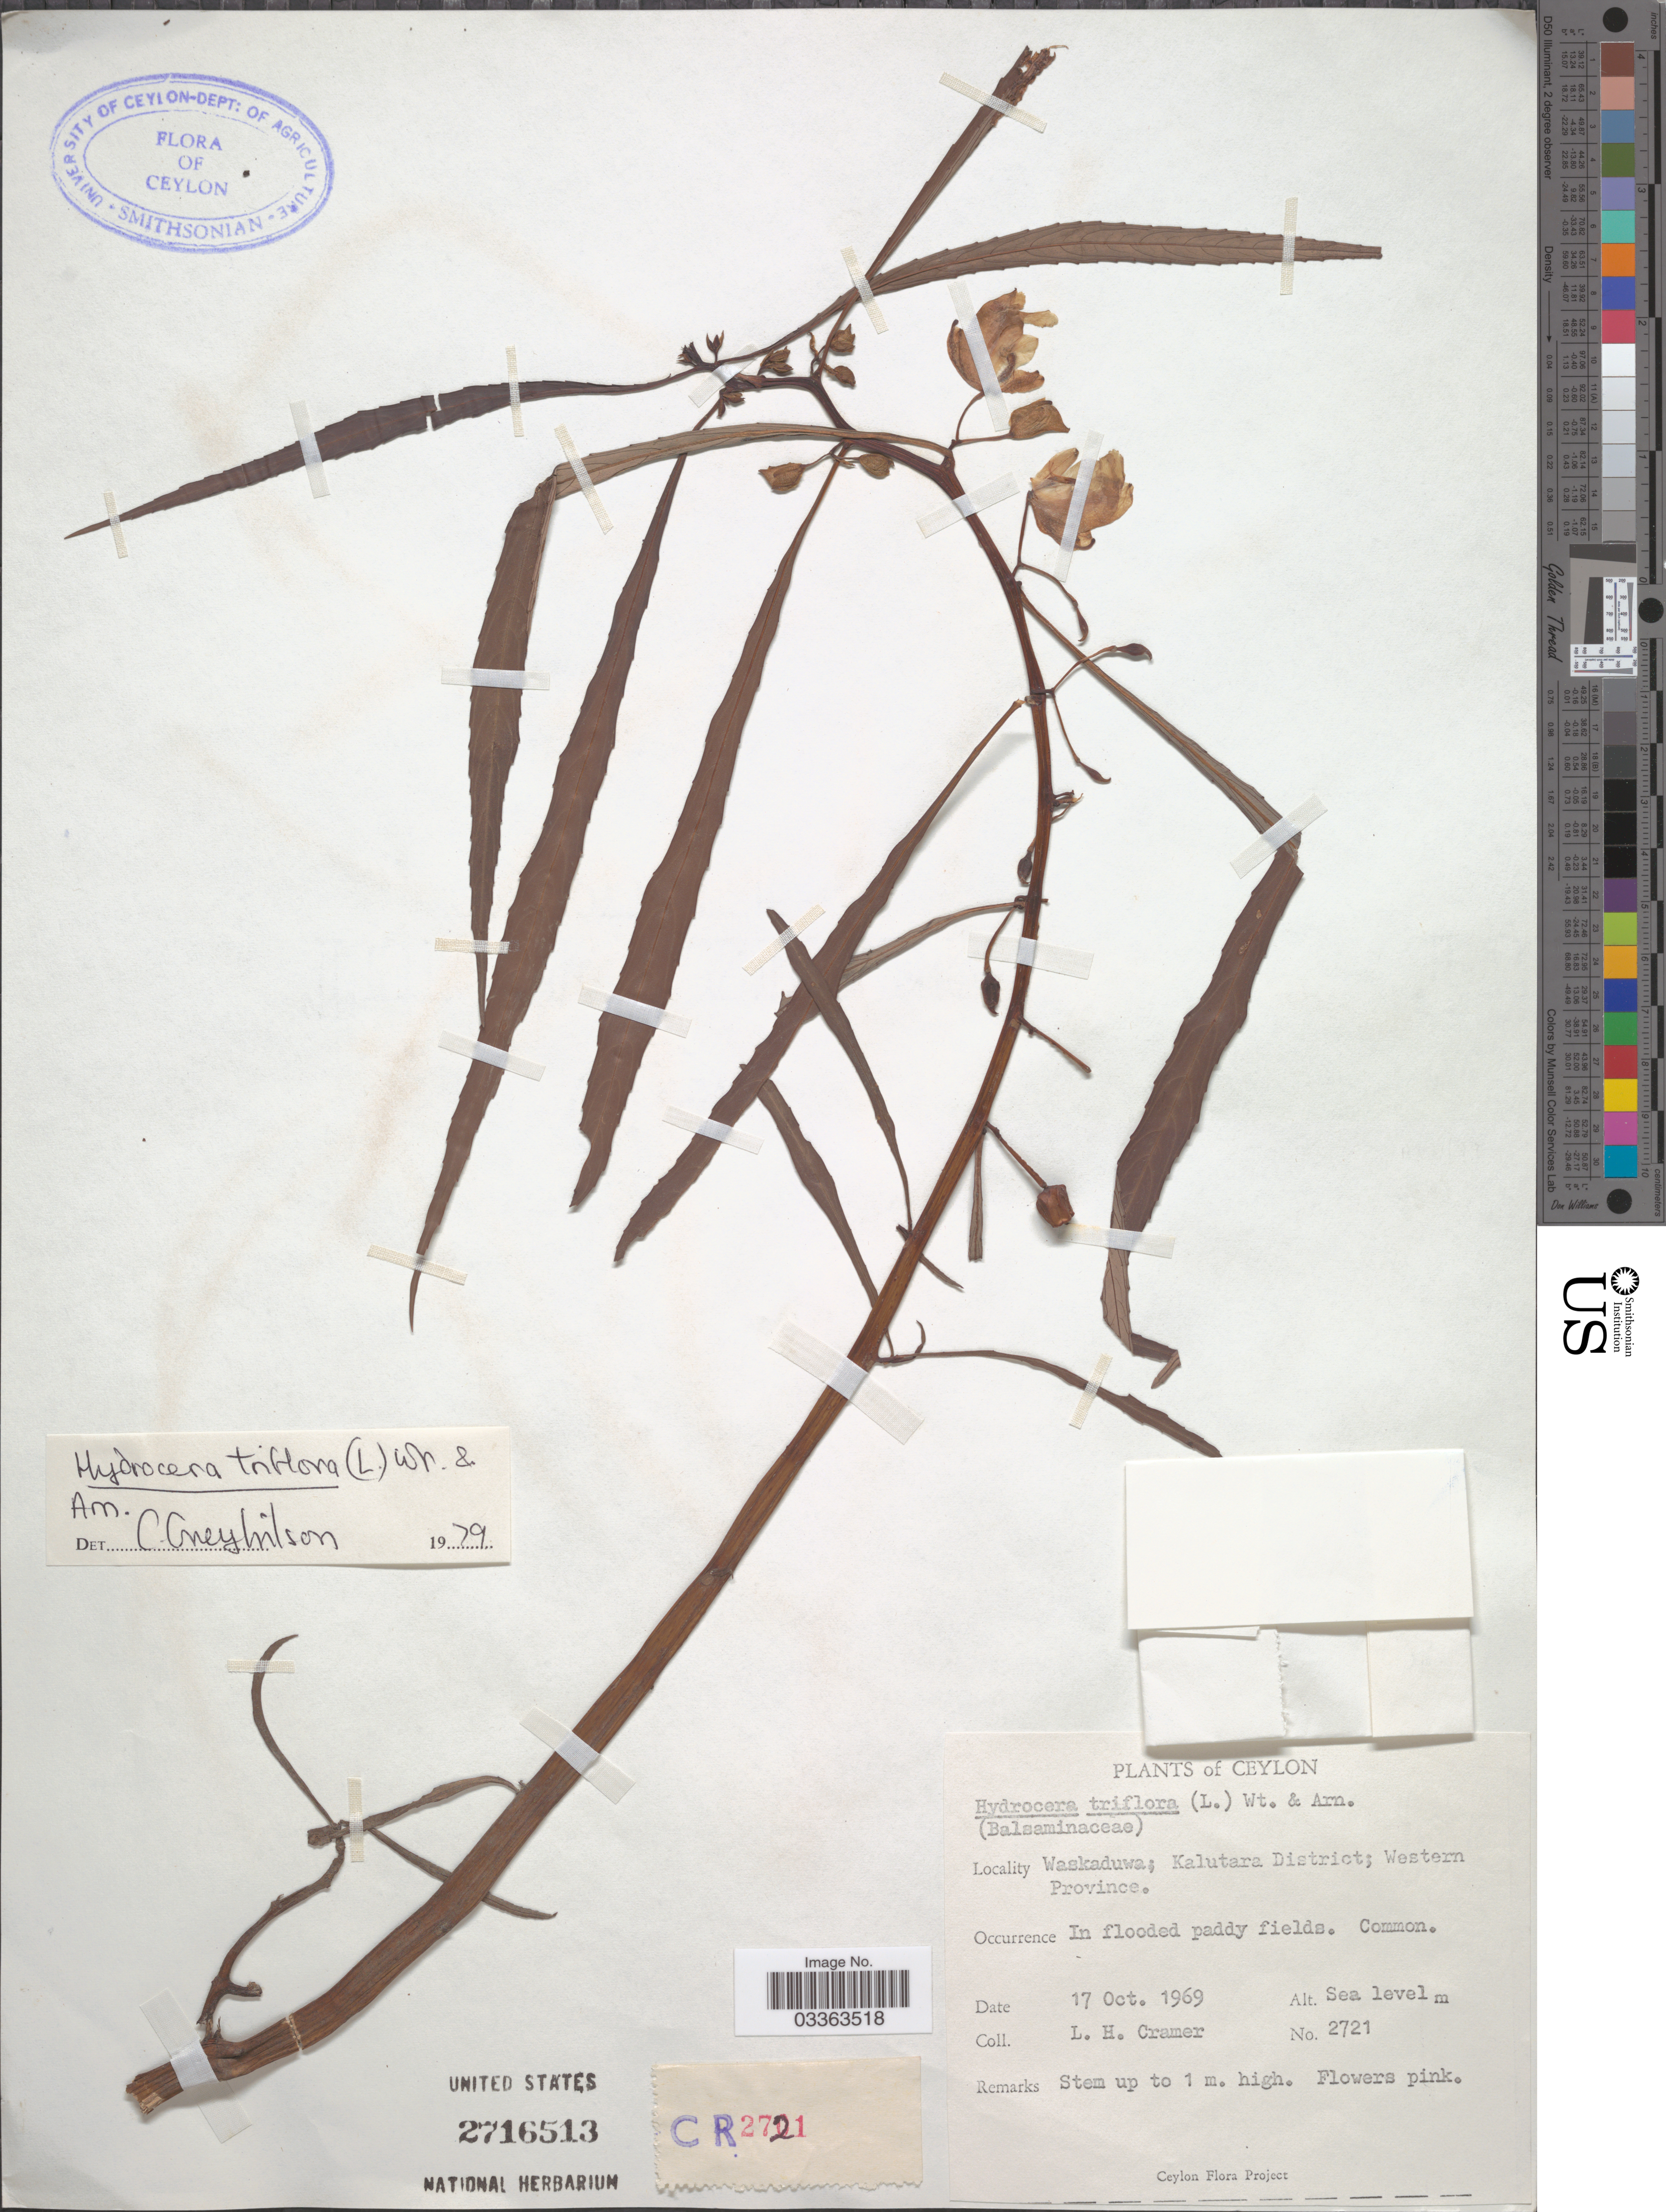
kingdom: Plantae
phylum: Tracheophyta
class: Magnoliopsida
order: Ericales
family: Balsaminaceae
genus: Hydrocera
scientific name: Hydrocera triflora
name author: (L.) Wight & Arn.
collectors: L. H. Cramer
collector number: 2721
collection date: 1969-10-17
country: Sri Lanka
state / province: Western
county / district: Kalutara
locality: Ceylon, Waskaduwa.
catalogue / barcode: US 2716513